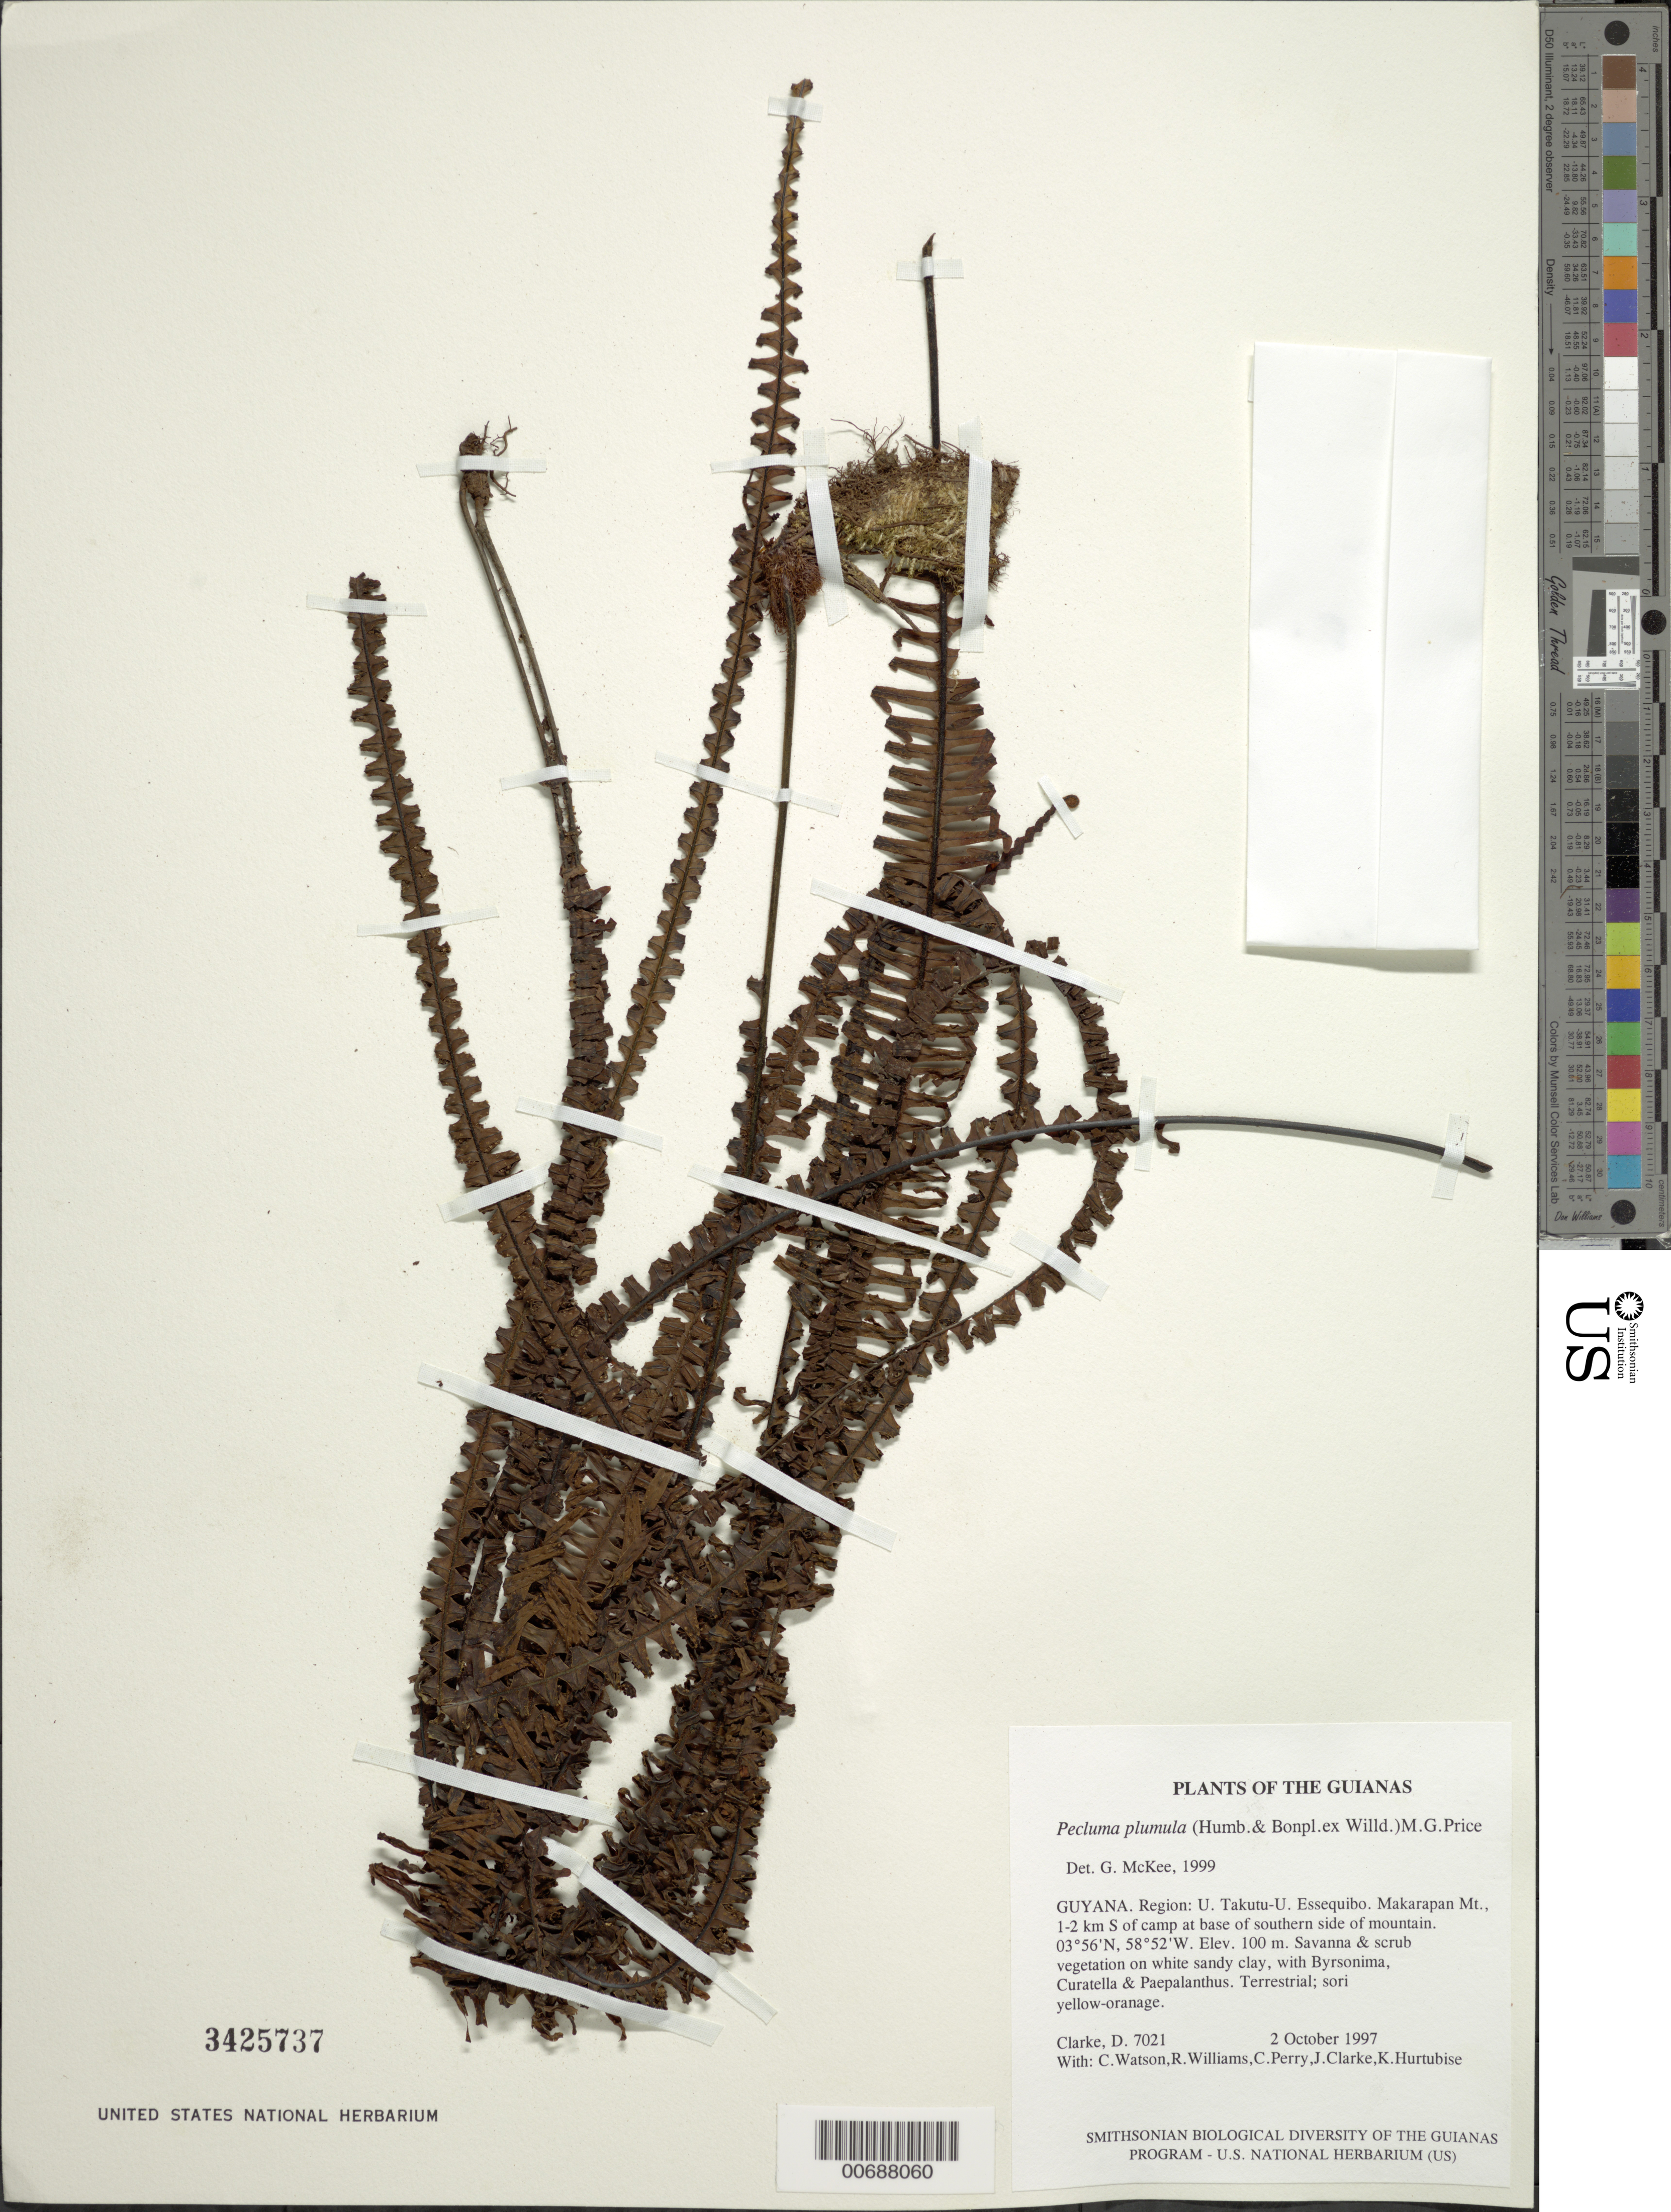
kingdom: Plantae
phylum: Tracheophyta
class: Polypodiopsida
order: Polypodiales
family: Polypodiaceae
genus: Pecluma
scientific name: Pecluma plumula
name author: (Humb. & Bonpl. ex Willd.) M.G. Price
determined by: McKee, G. S., (US), NMNH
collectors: H. D. Clarke, C. Watson, R. Williams, C. Perry, J. Clarke & K. Hurtubise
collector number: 7021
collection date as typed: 2 October 1997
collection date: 1997-10-02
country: Guyana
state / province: U. Takutu-U. Essequibo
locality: Makarapan Mt., 1-2 km S of camp at base of southern side of mountain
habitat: Savanna & scrub vegetation on white sandy clay, with Byrsonima, Curatella & Paepalanthus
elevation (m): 100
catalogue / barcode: US 3425737